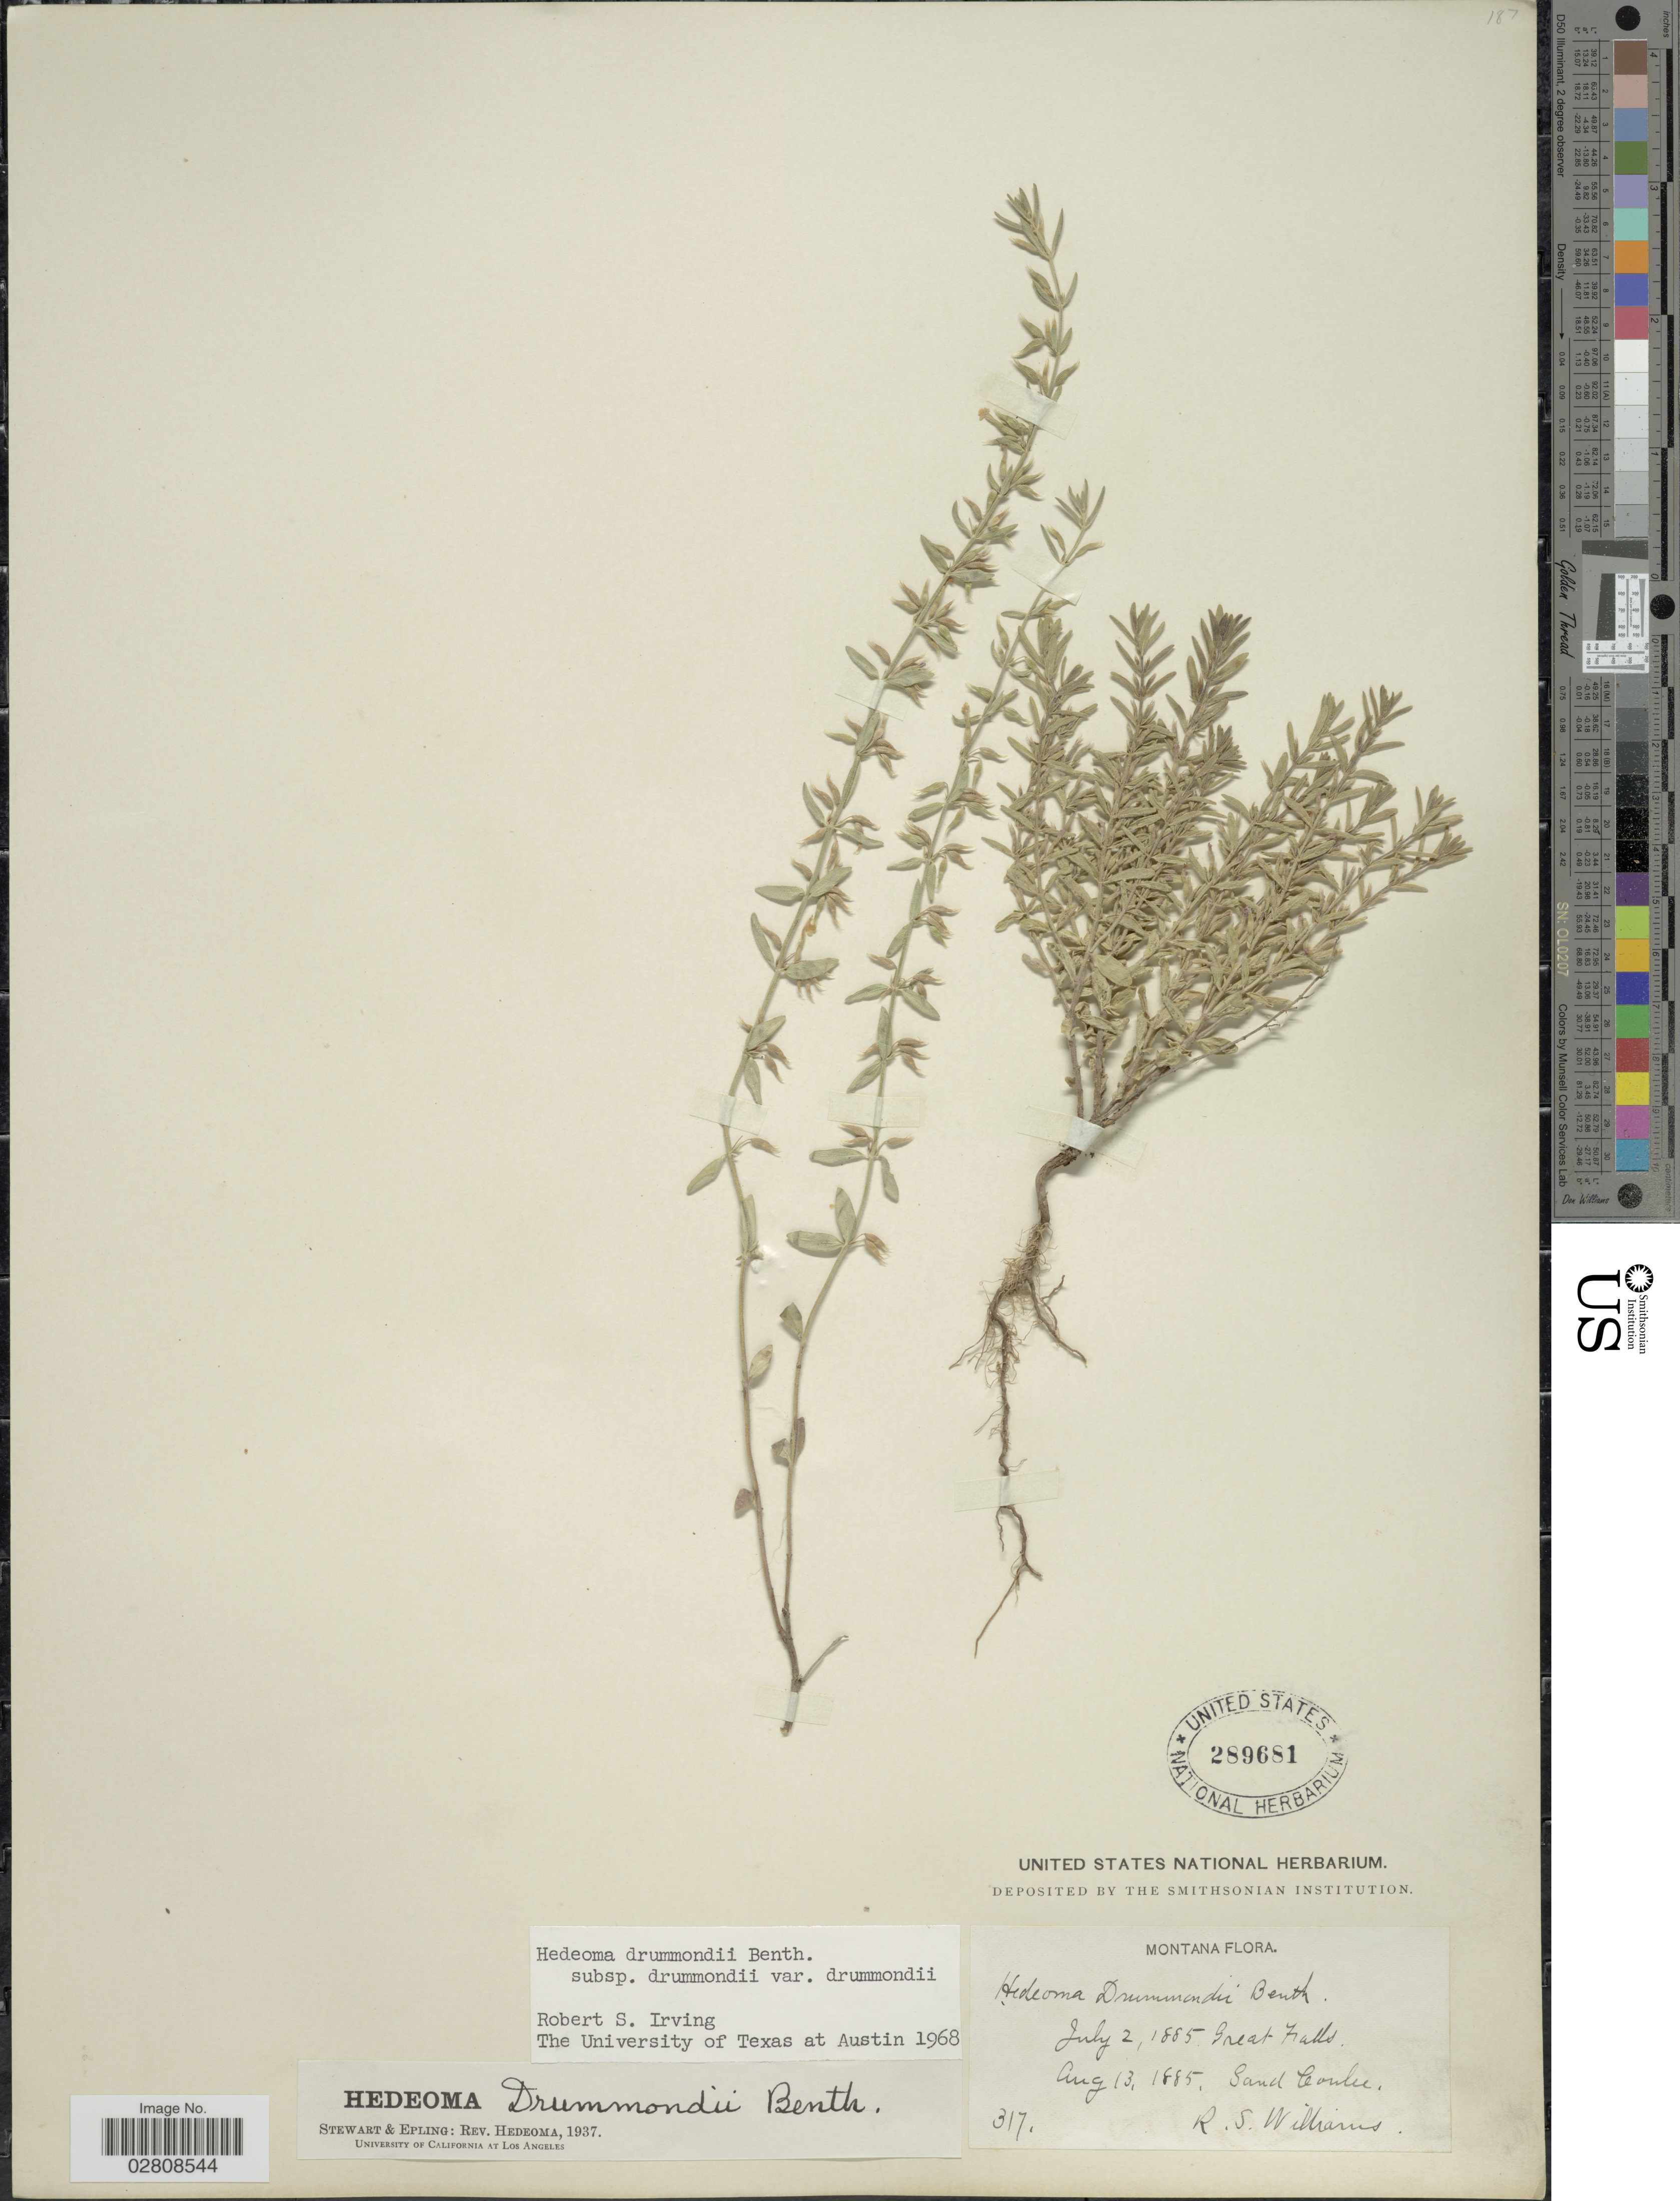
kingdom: Plantae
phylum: Tracheophyta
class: Magnoliopsida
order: Lamiales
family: Lamiaceae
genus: Hedeoma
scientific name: Hedeoma drummondii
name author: Benth.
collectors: R. S. Williams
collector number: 317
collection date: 1885-07-02/1885-08-13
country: United States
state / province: Montana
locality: Great Falls. Sand Coulee.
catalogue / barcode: US 289681